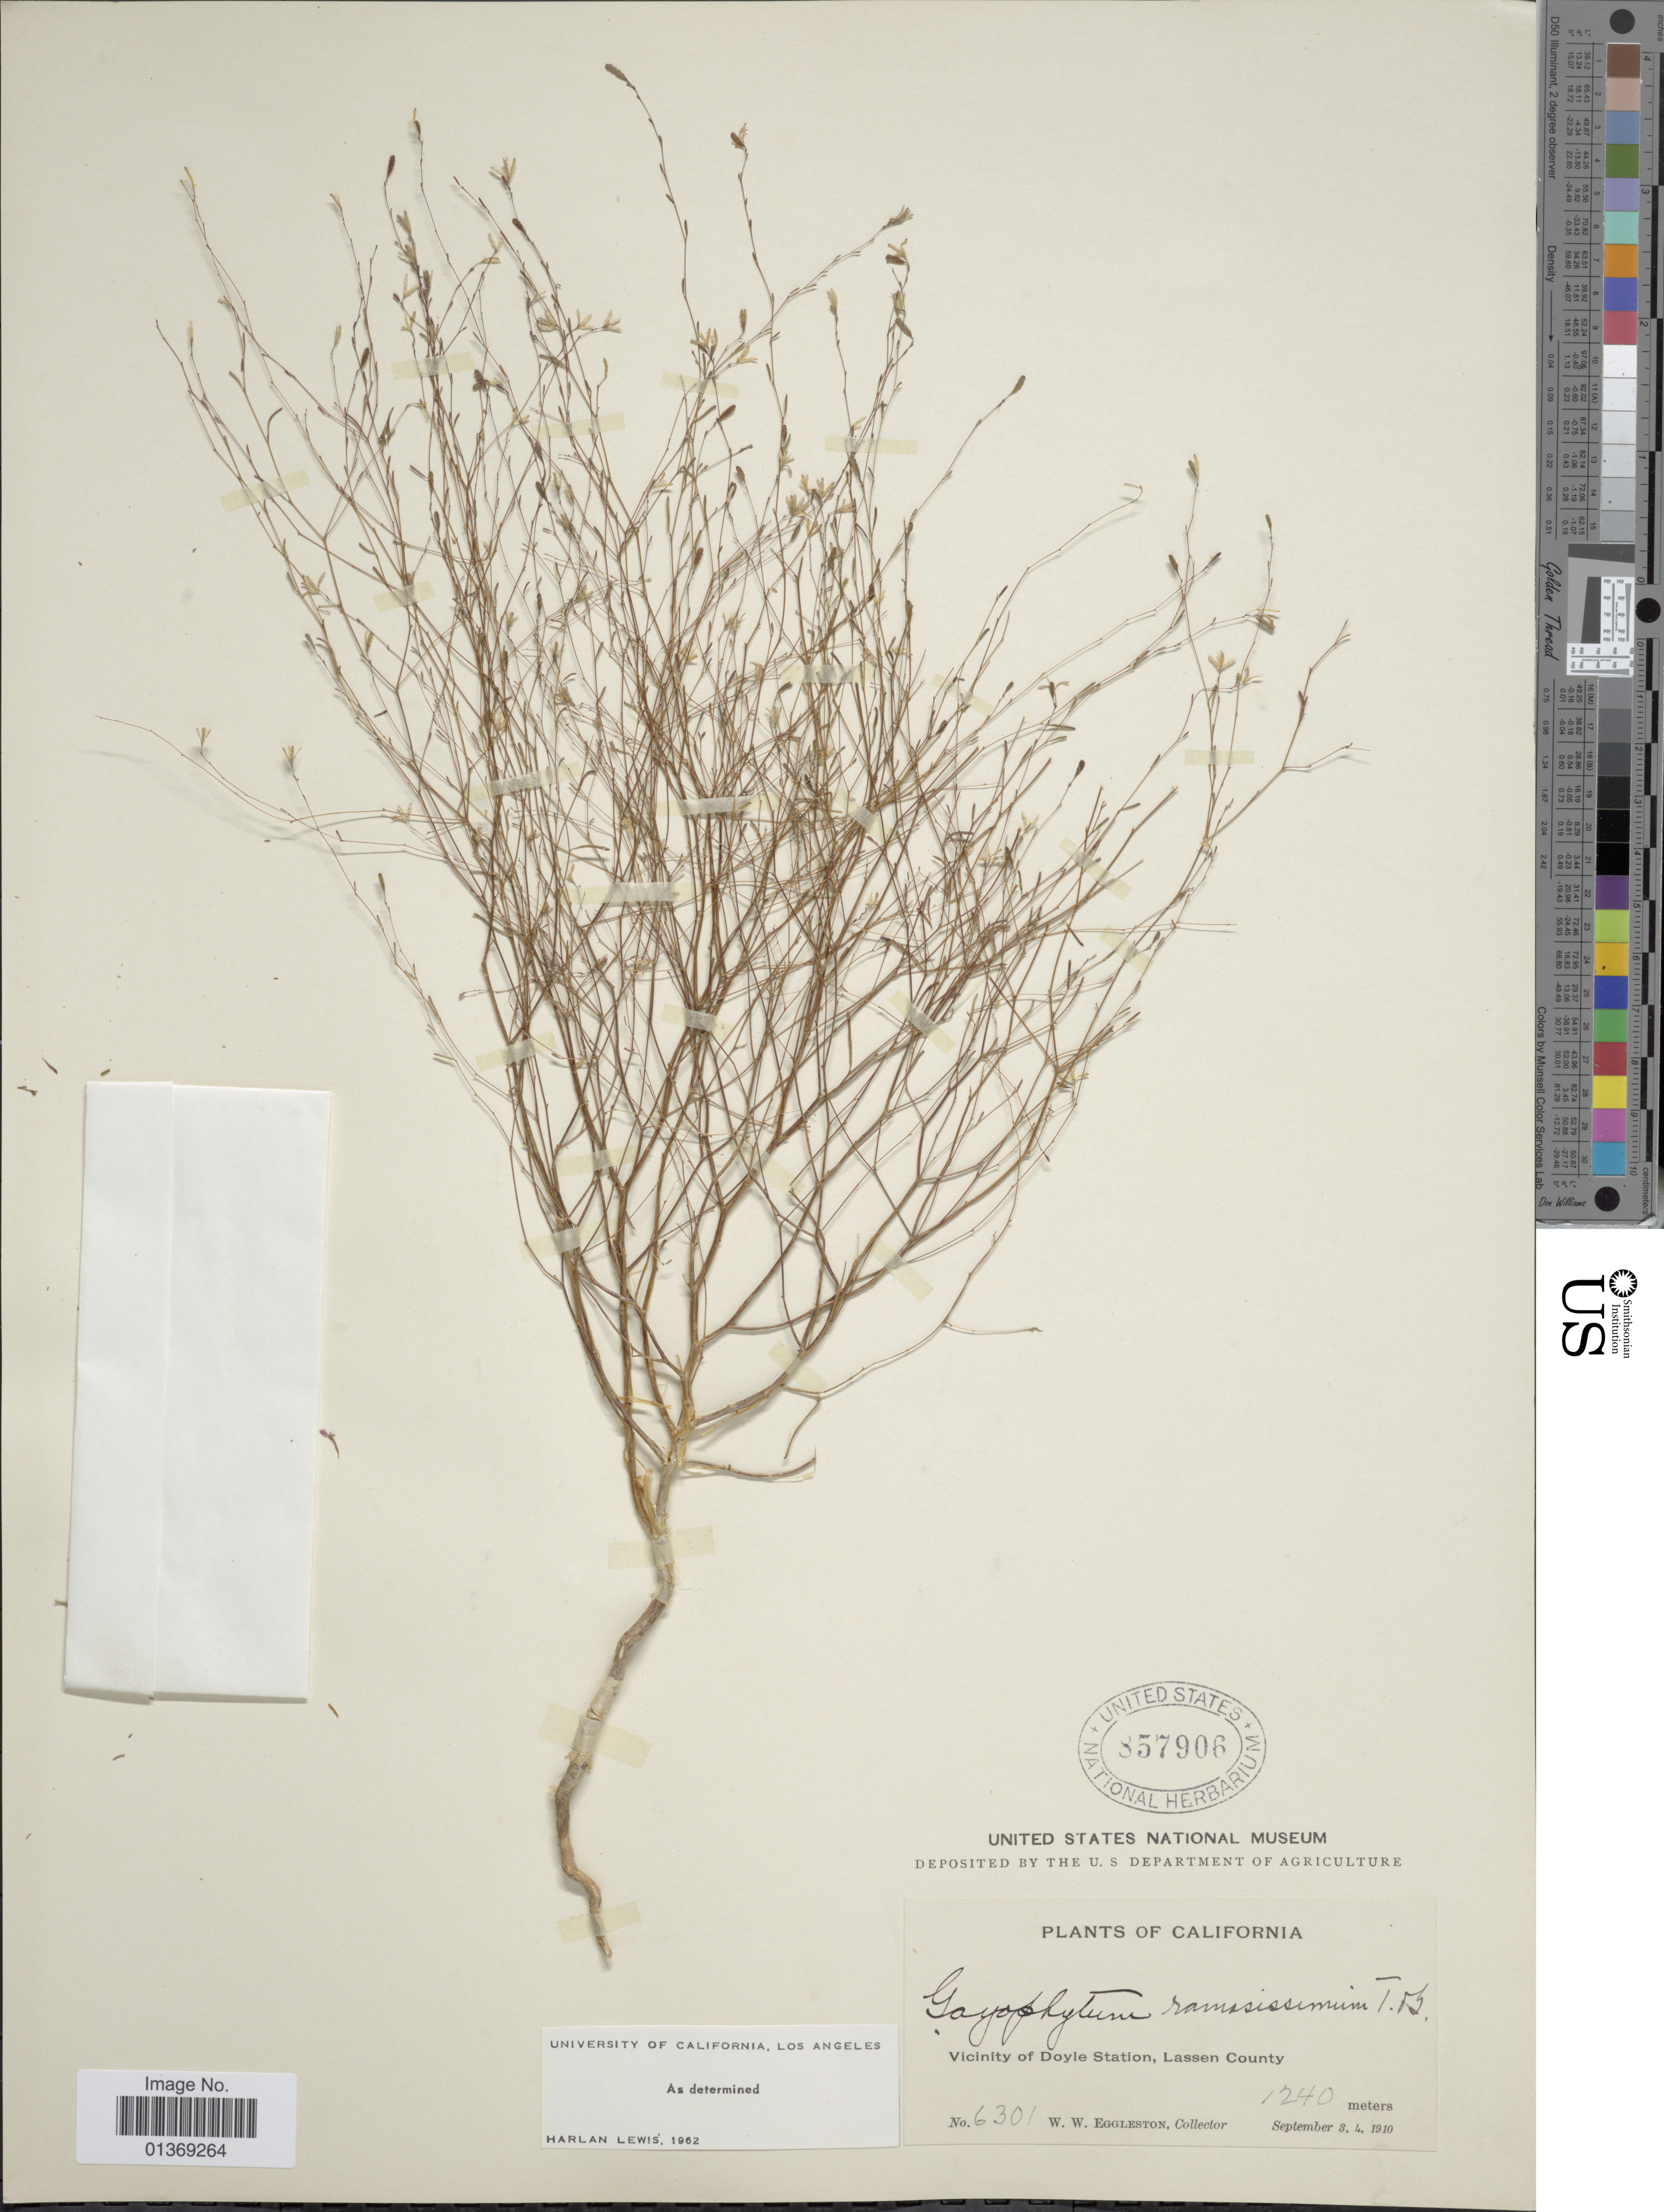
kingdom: Plantae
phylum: Tracheophyta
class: Magnoliopsida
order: Myrtales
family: Onagraceae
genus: Gayophytum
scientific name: Gayophytum ramosissimum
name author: Torr. & A. Gray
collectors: W. W. Eggleston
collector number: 6301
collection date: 1910-09-03/1910-09-04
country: United States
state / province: California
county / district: Lassen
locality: Vicinity of Doyle Station, Lassen County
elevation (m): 1240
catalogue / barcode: US 857906